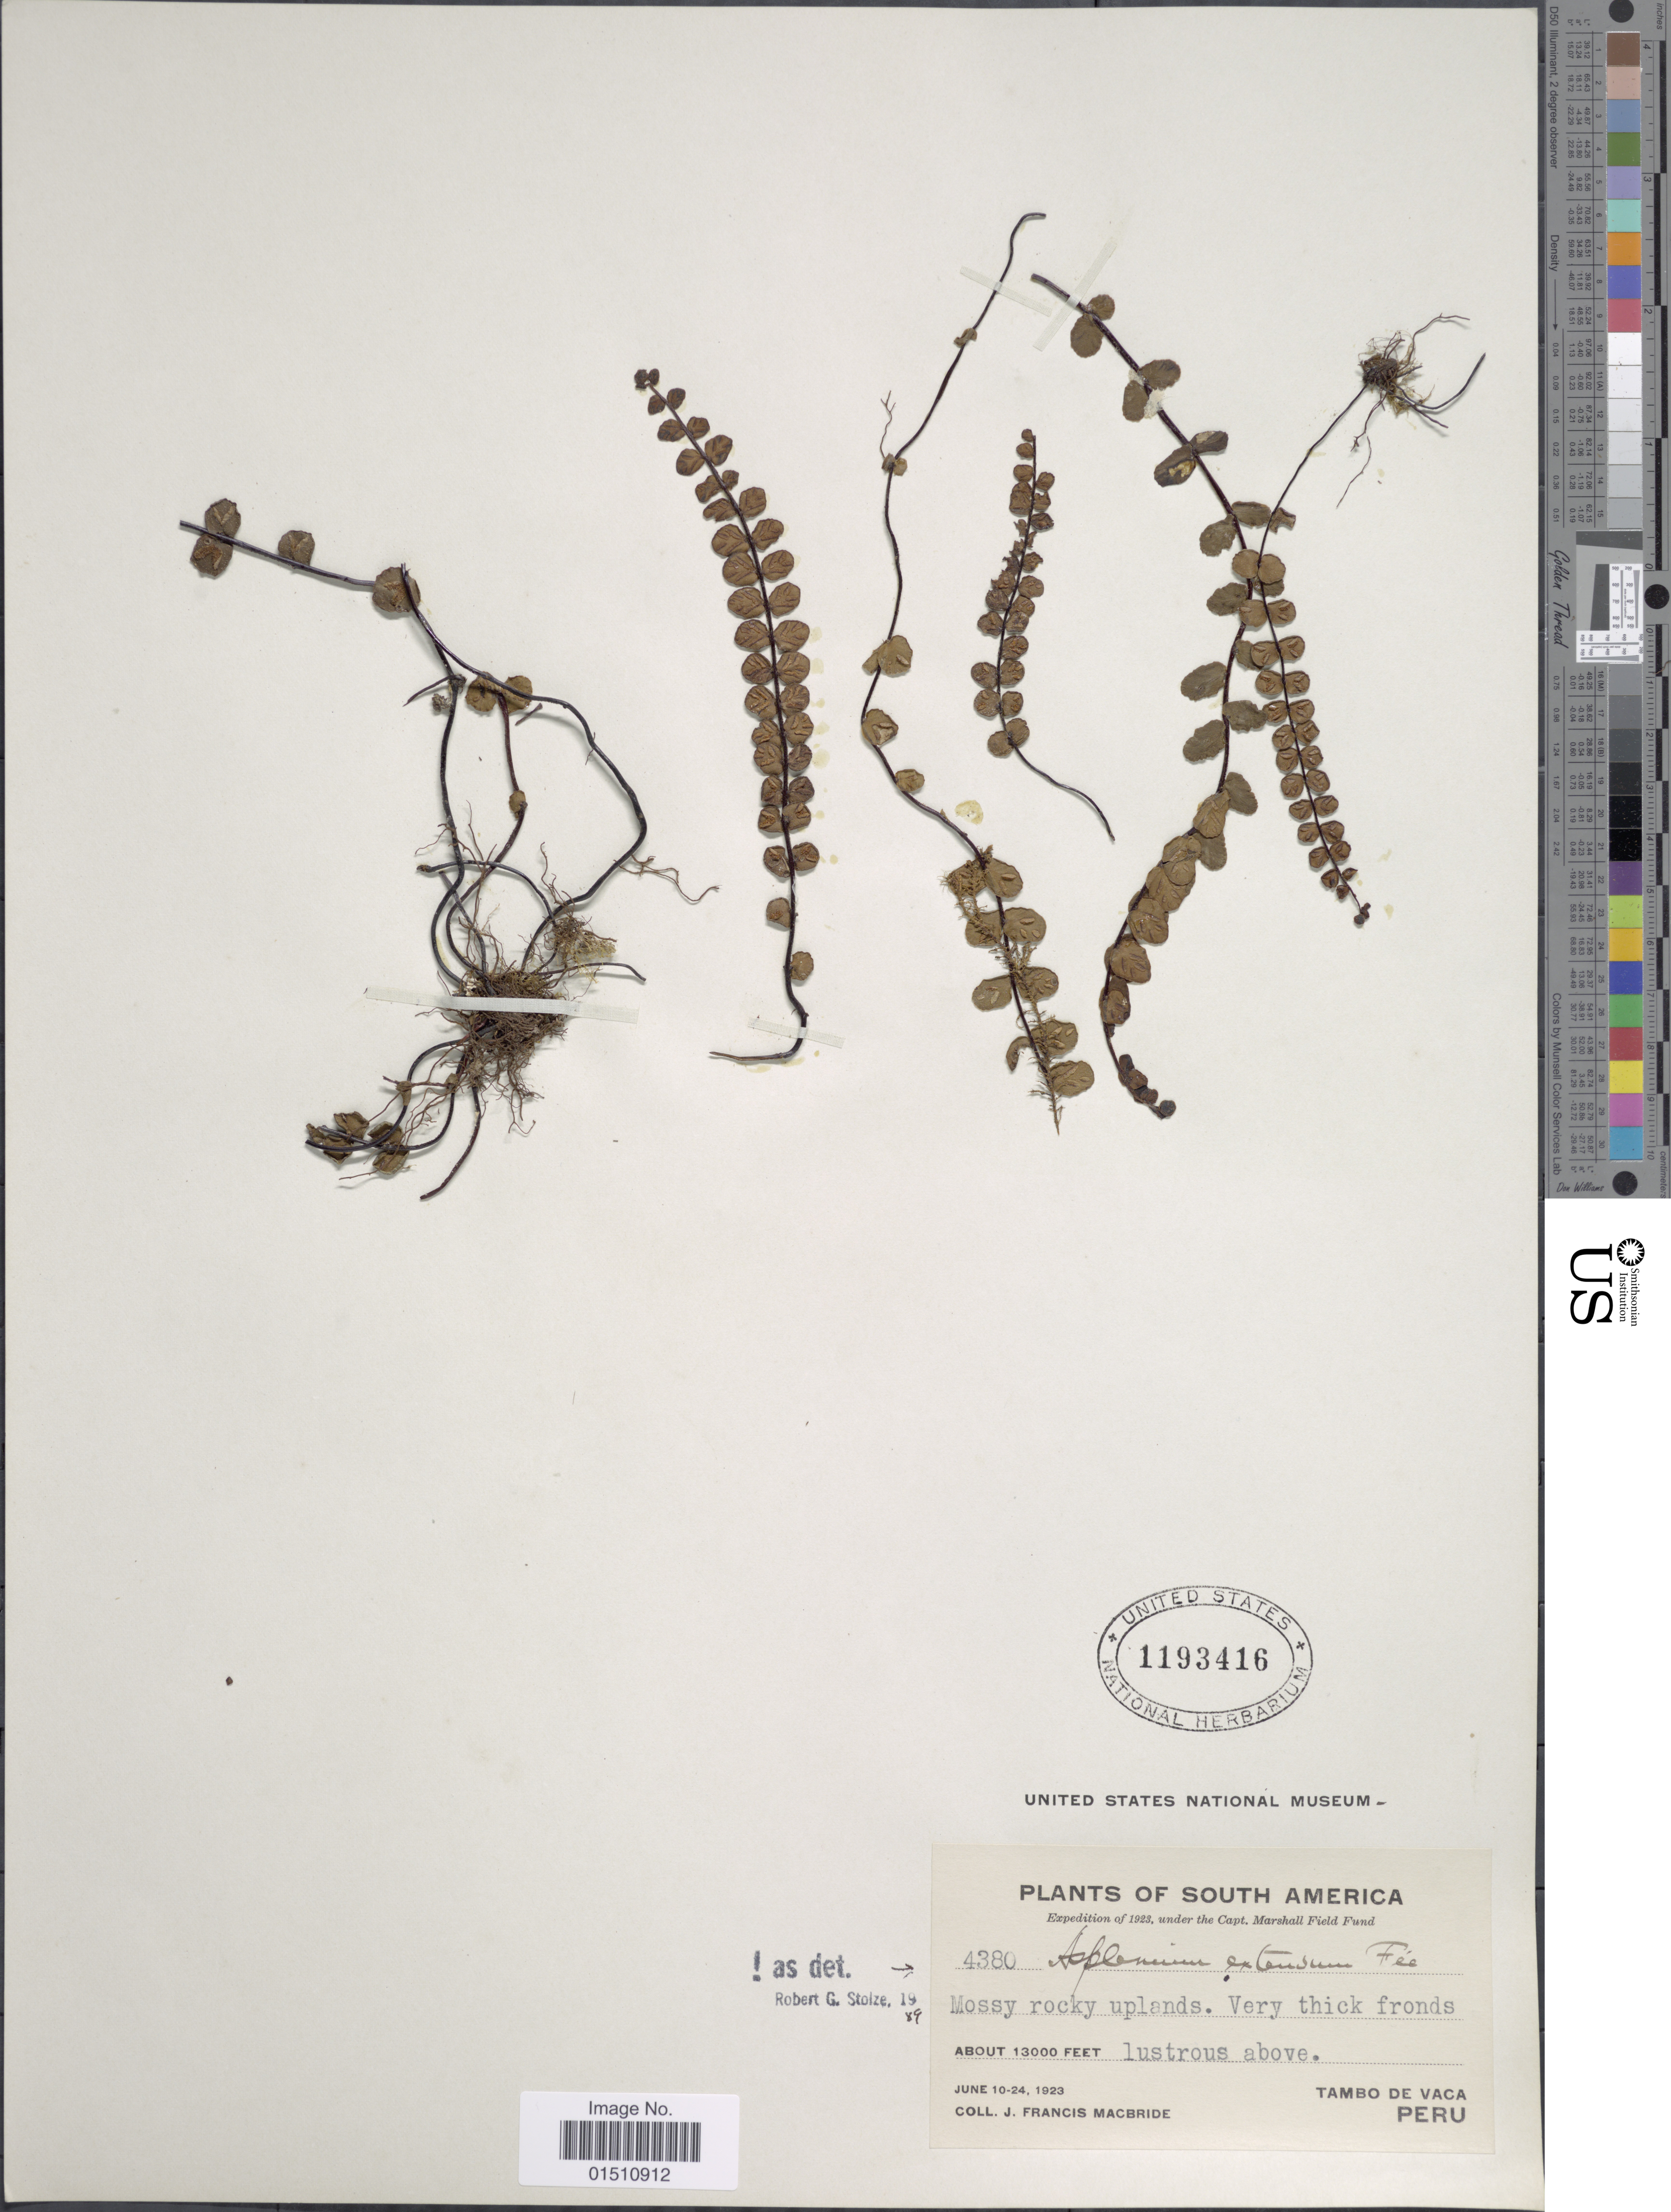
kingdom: Plantae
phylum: Tracheophyta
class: Polypodiopsida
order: Polypodiales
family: Aspleniaceae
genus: Asplenium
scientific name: Asplenium extensum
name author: Fée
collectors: J. F. Macbride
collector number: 4380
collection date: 1923-06-10/1923-06-24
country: Peru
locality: South America, Tamba de Vaca, Peru.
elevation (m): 3962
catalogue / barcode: US 1193416